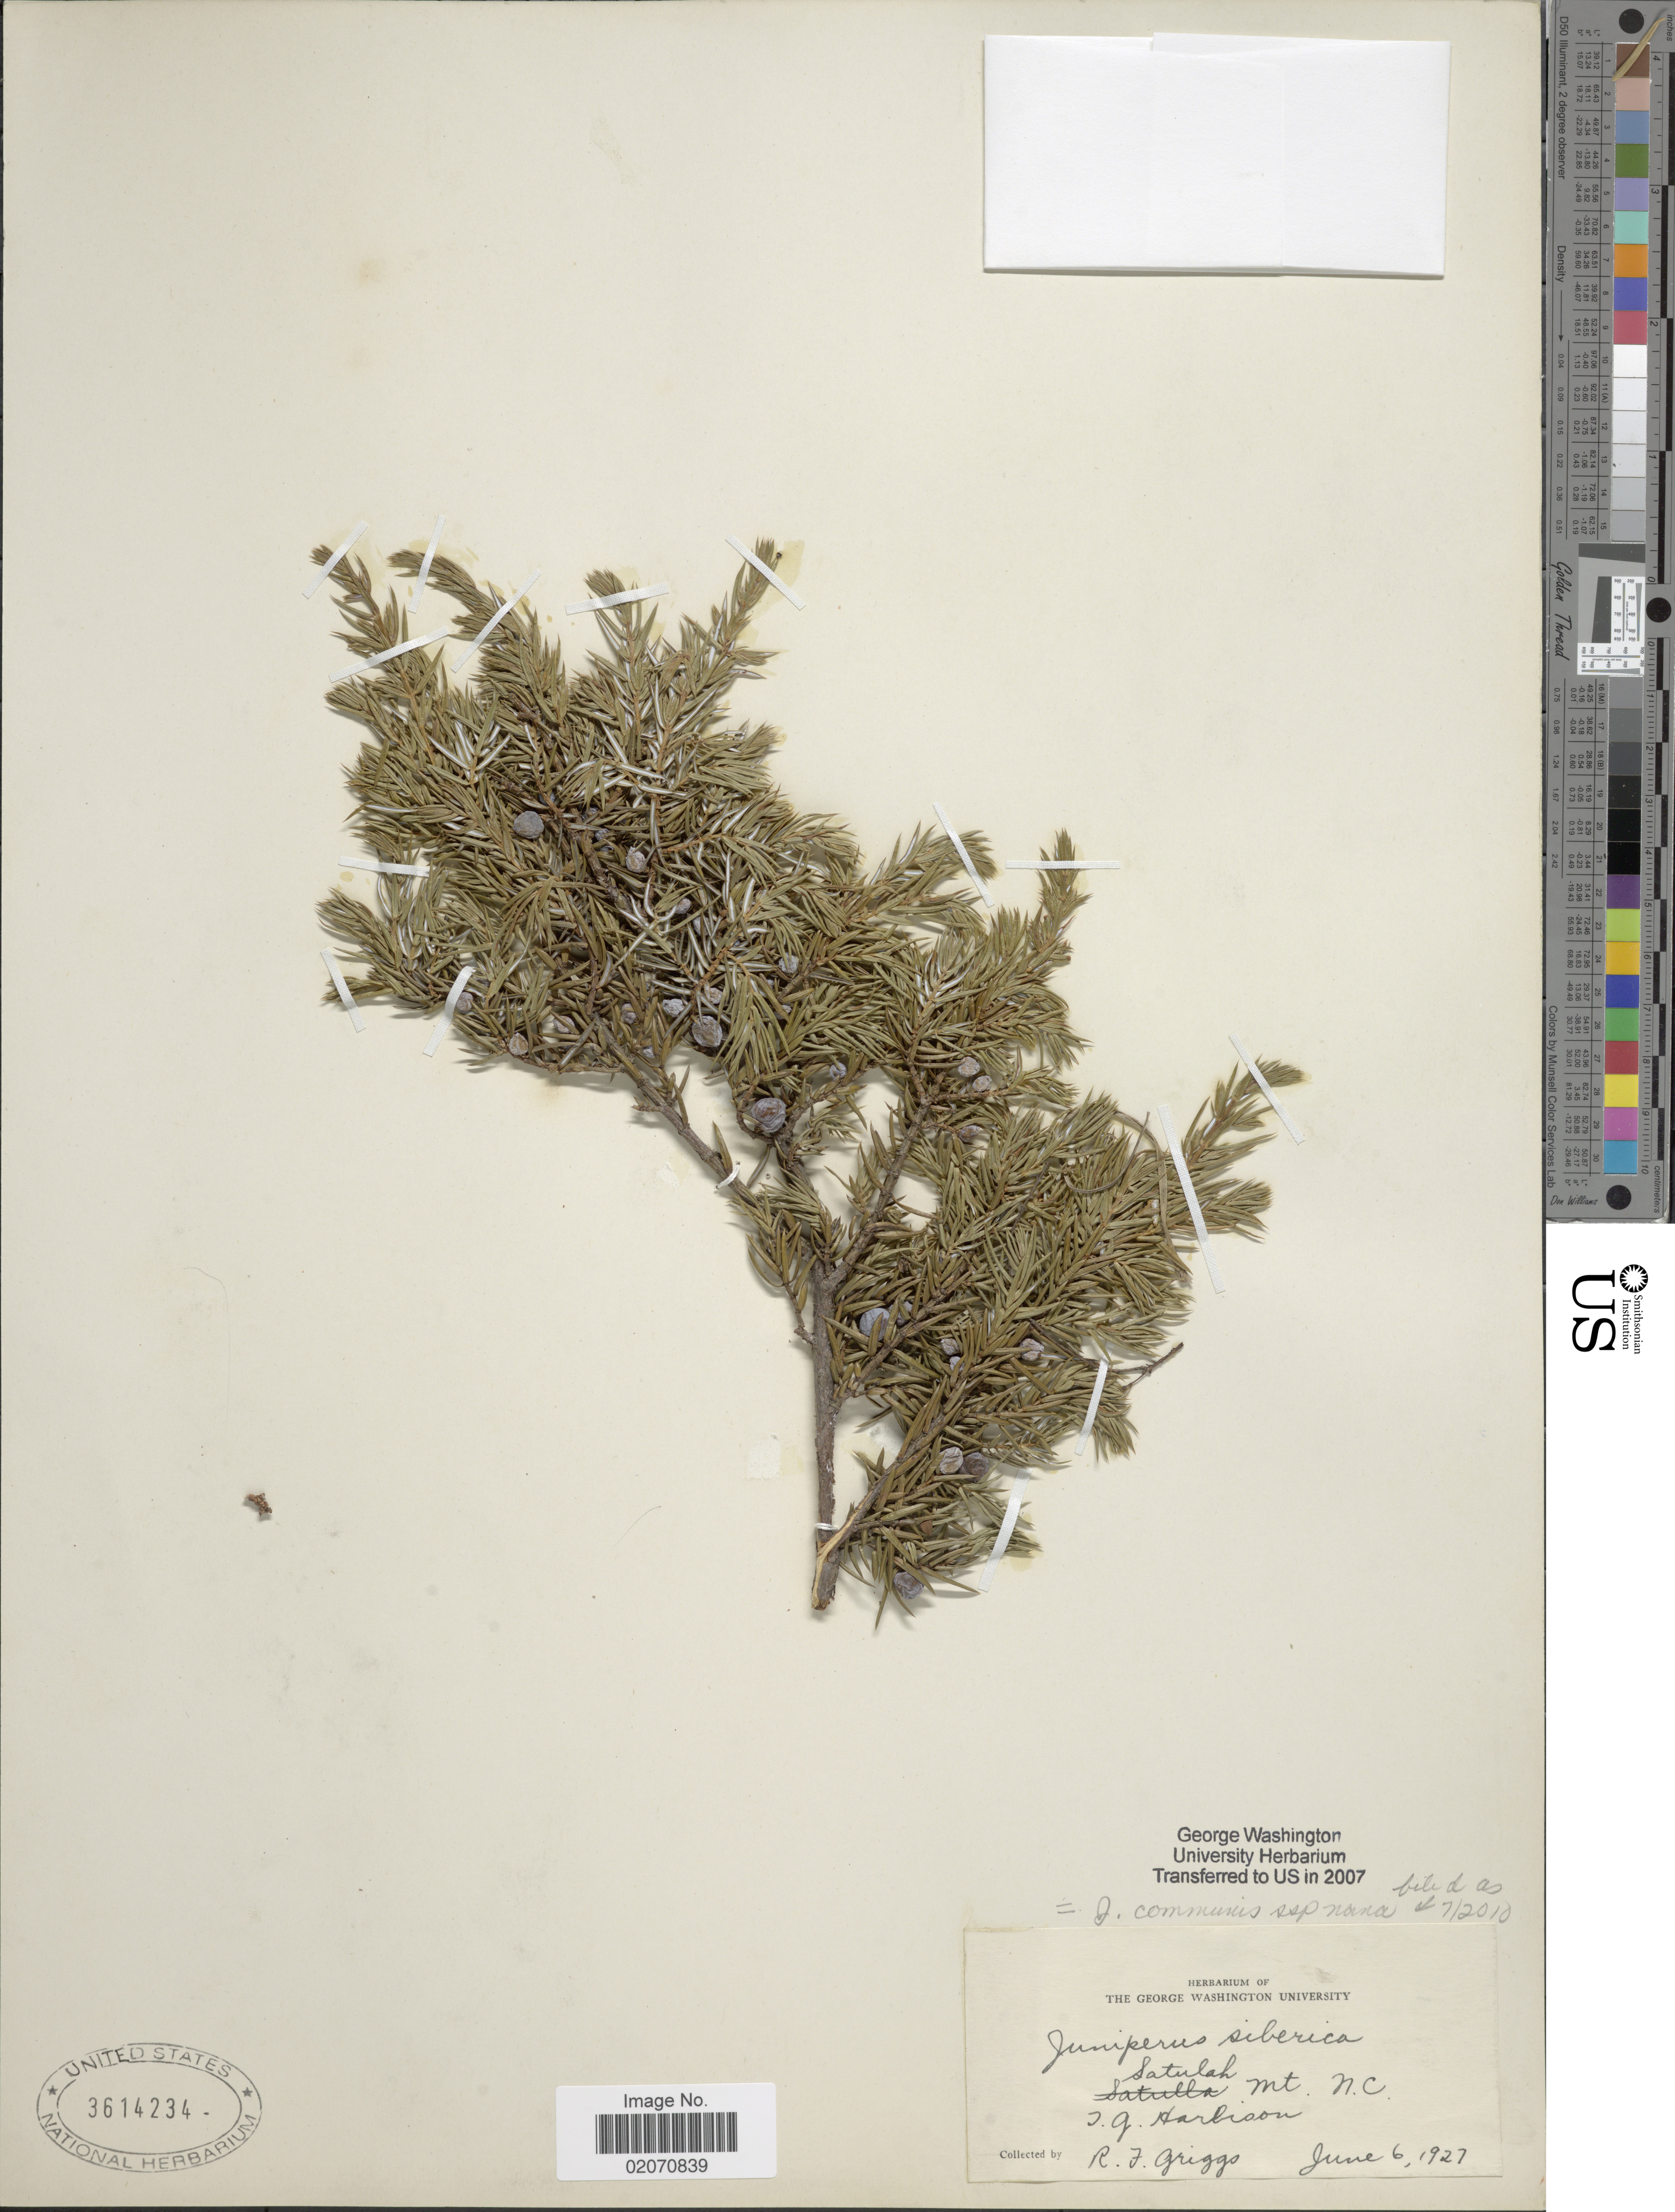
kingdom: Plantae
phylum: Tracheophyta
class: Pinopsida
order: Pinales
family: Cupressaceae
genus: Juniperus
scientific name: Juniperus communis subsp. nana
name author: (Willd.) Syme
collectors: R. F. Griggs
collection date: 1927-06-06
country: United States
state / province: North Carolina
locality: Satulah Mt. I. G. Harlison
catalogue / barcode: US 3614234